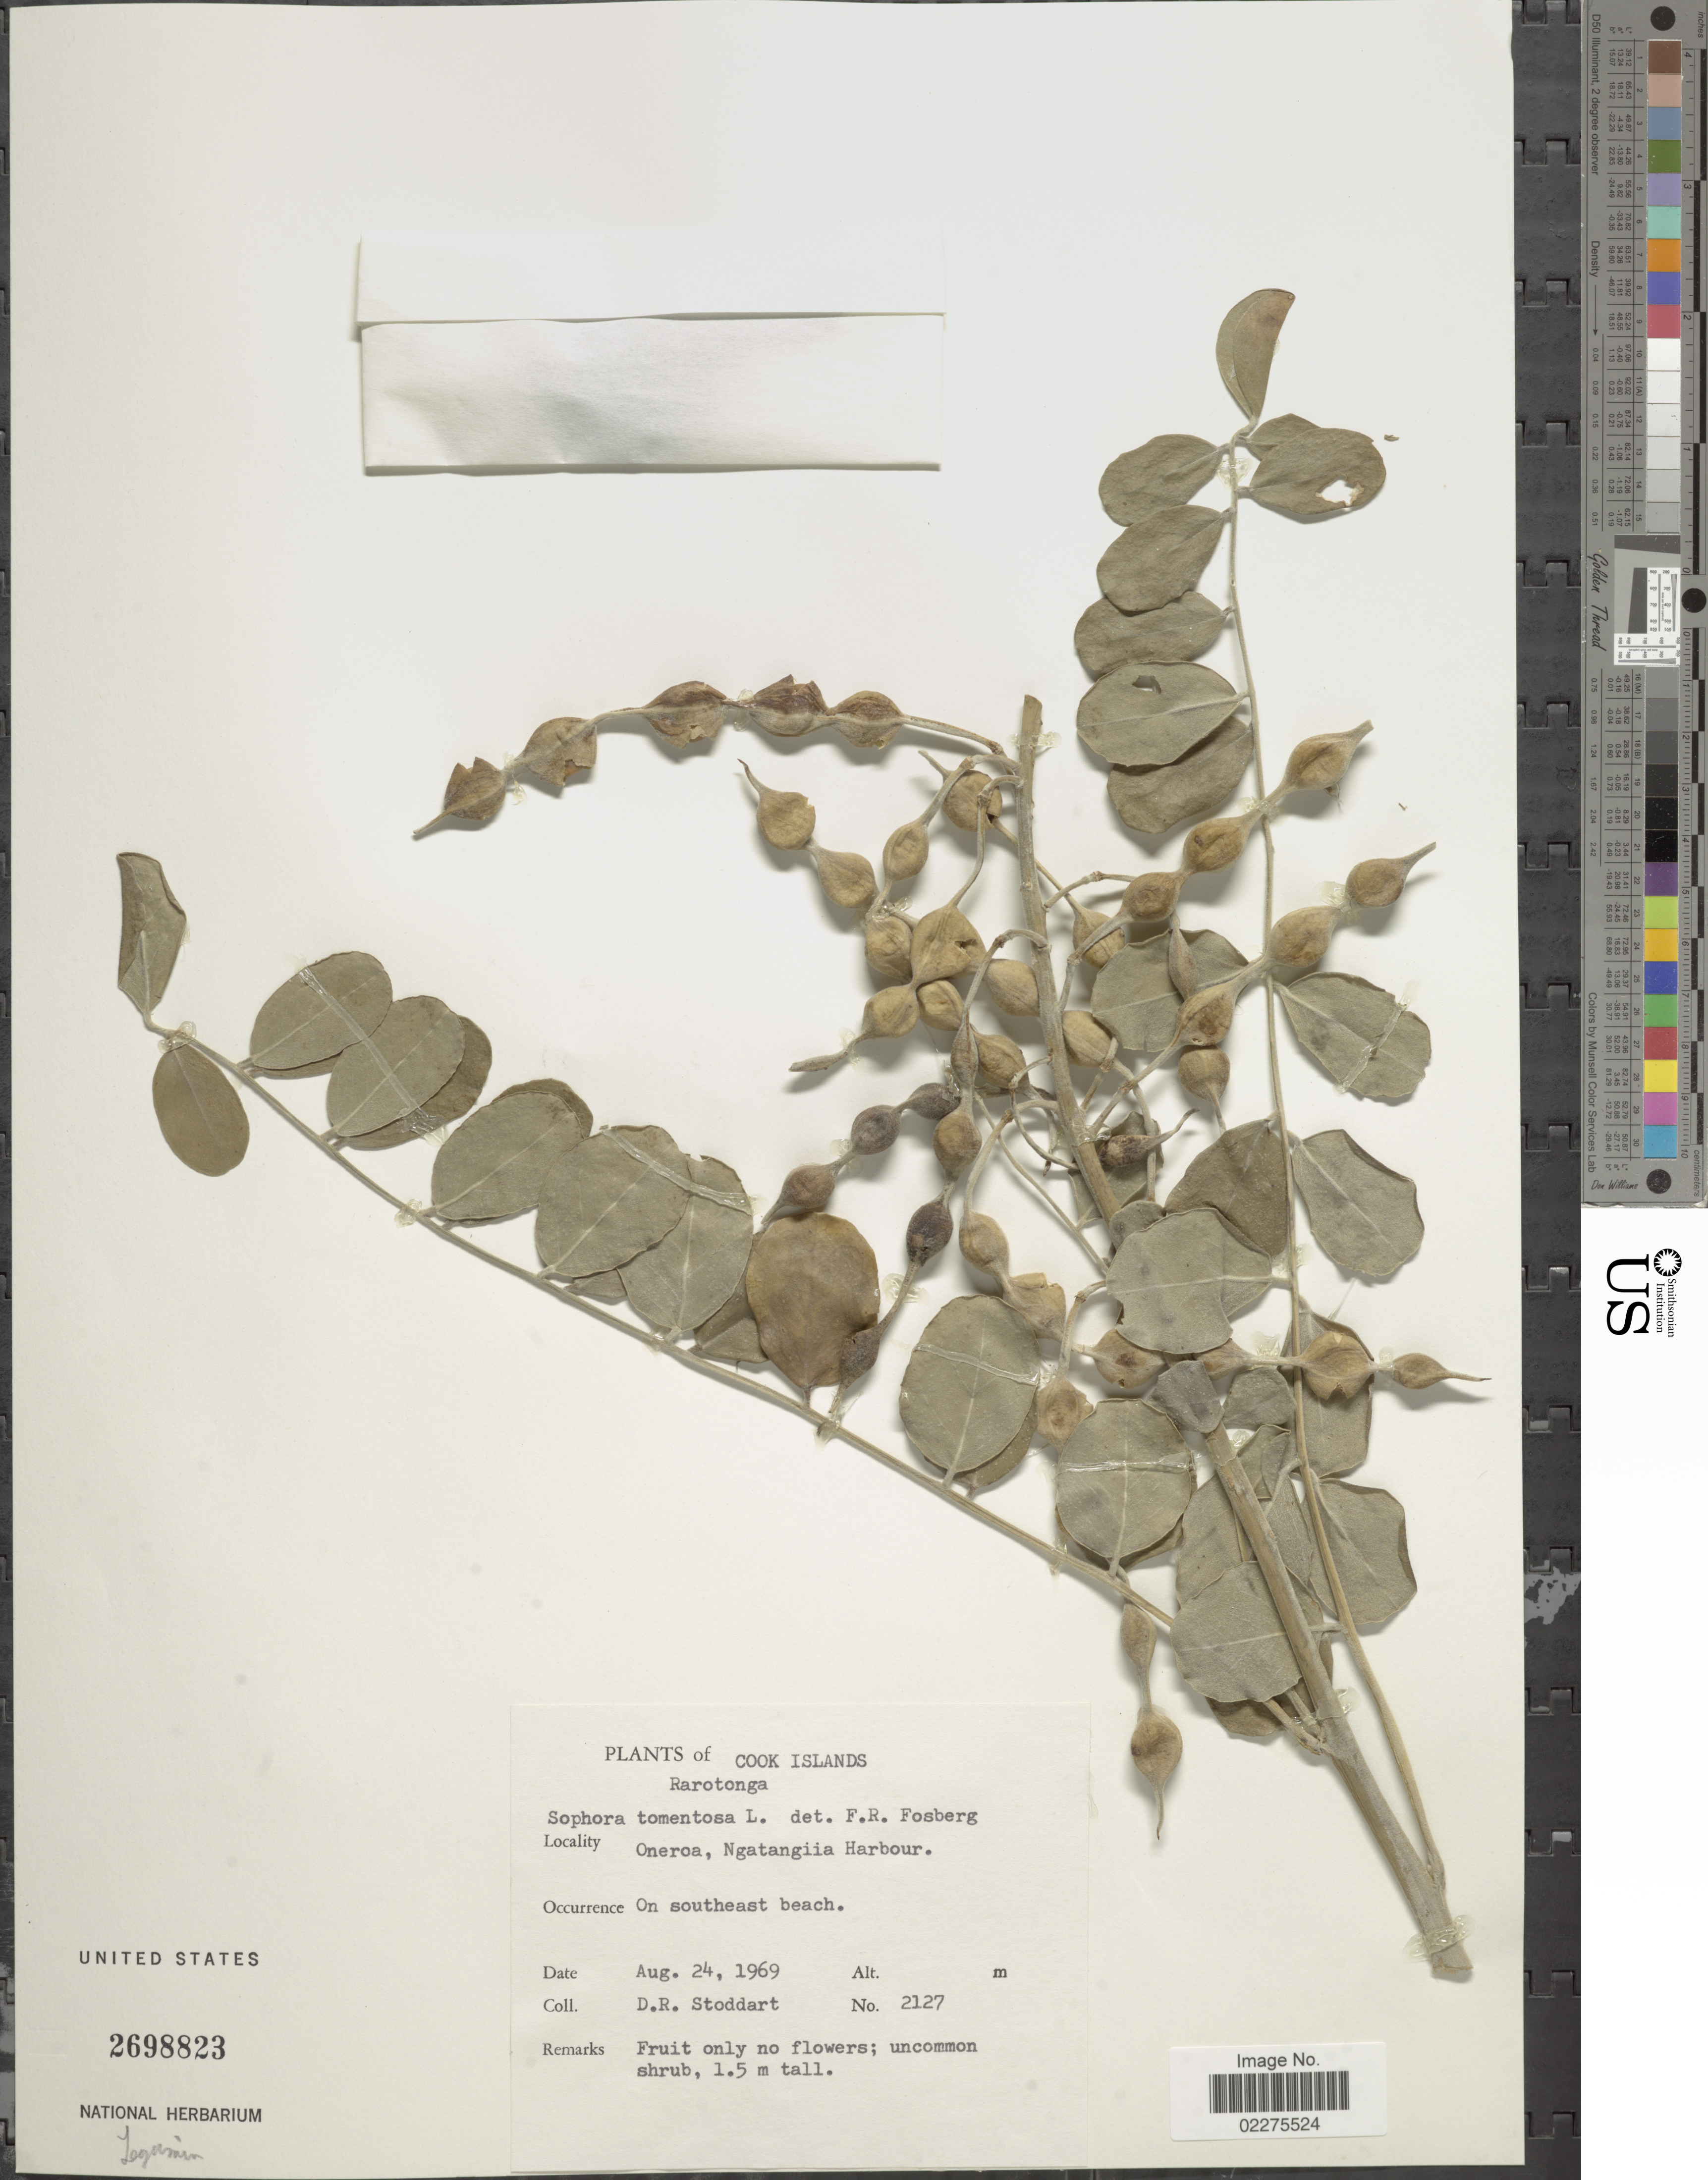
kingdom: Plantae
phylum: Tracheophyta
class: Magnoliopsida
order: Fabales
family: Fabaceae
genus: Sophora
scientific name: Sophora tomentosa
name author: L.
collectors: D. R. Stoddart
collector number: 2127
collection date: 1969-08-24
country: Cook Islands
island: Rarotonga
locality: Rarotonga. Oneroa, Ngatatangiia Harbour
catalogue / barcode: US 2698823